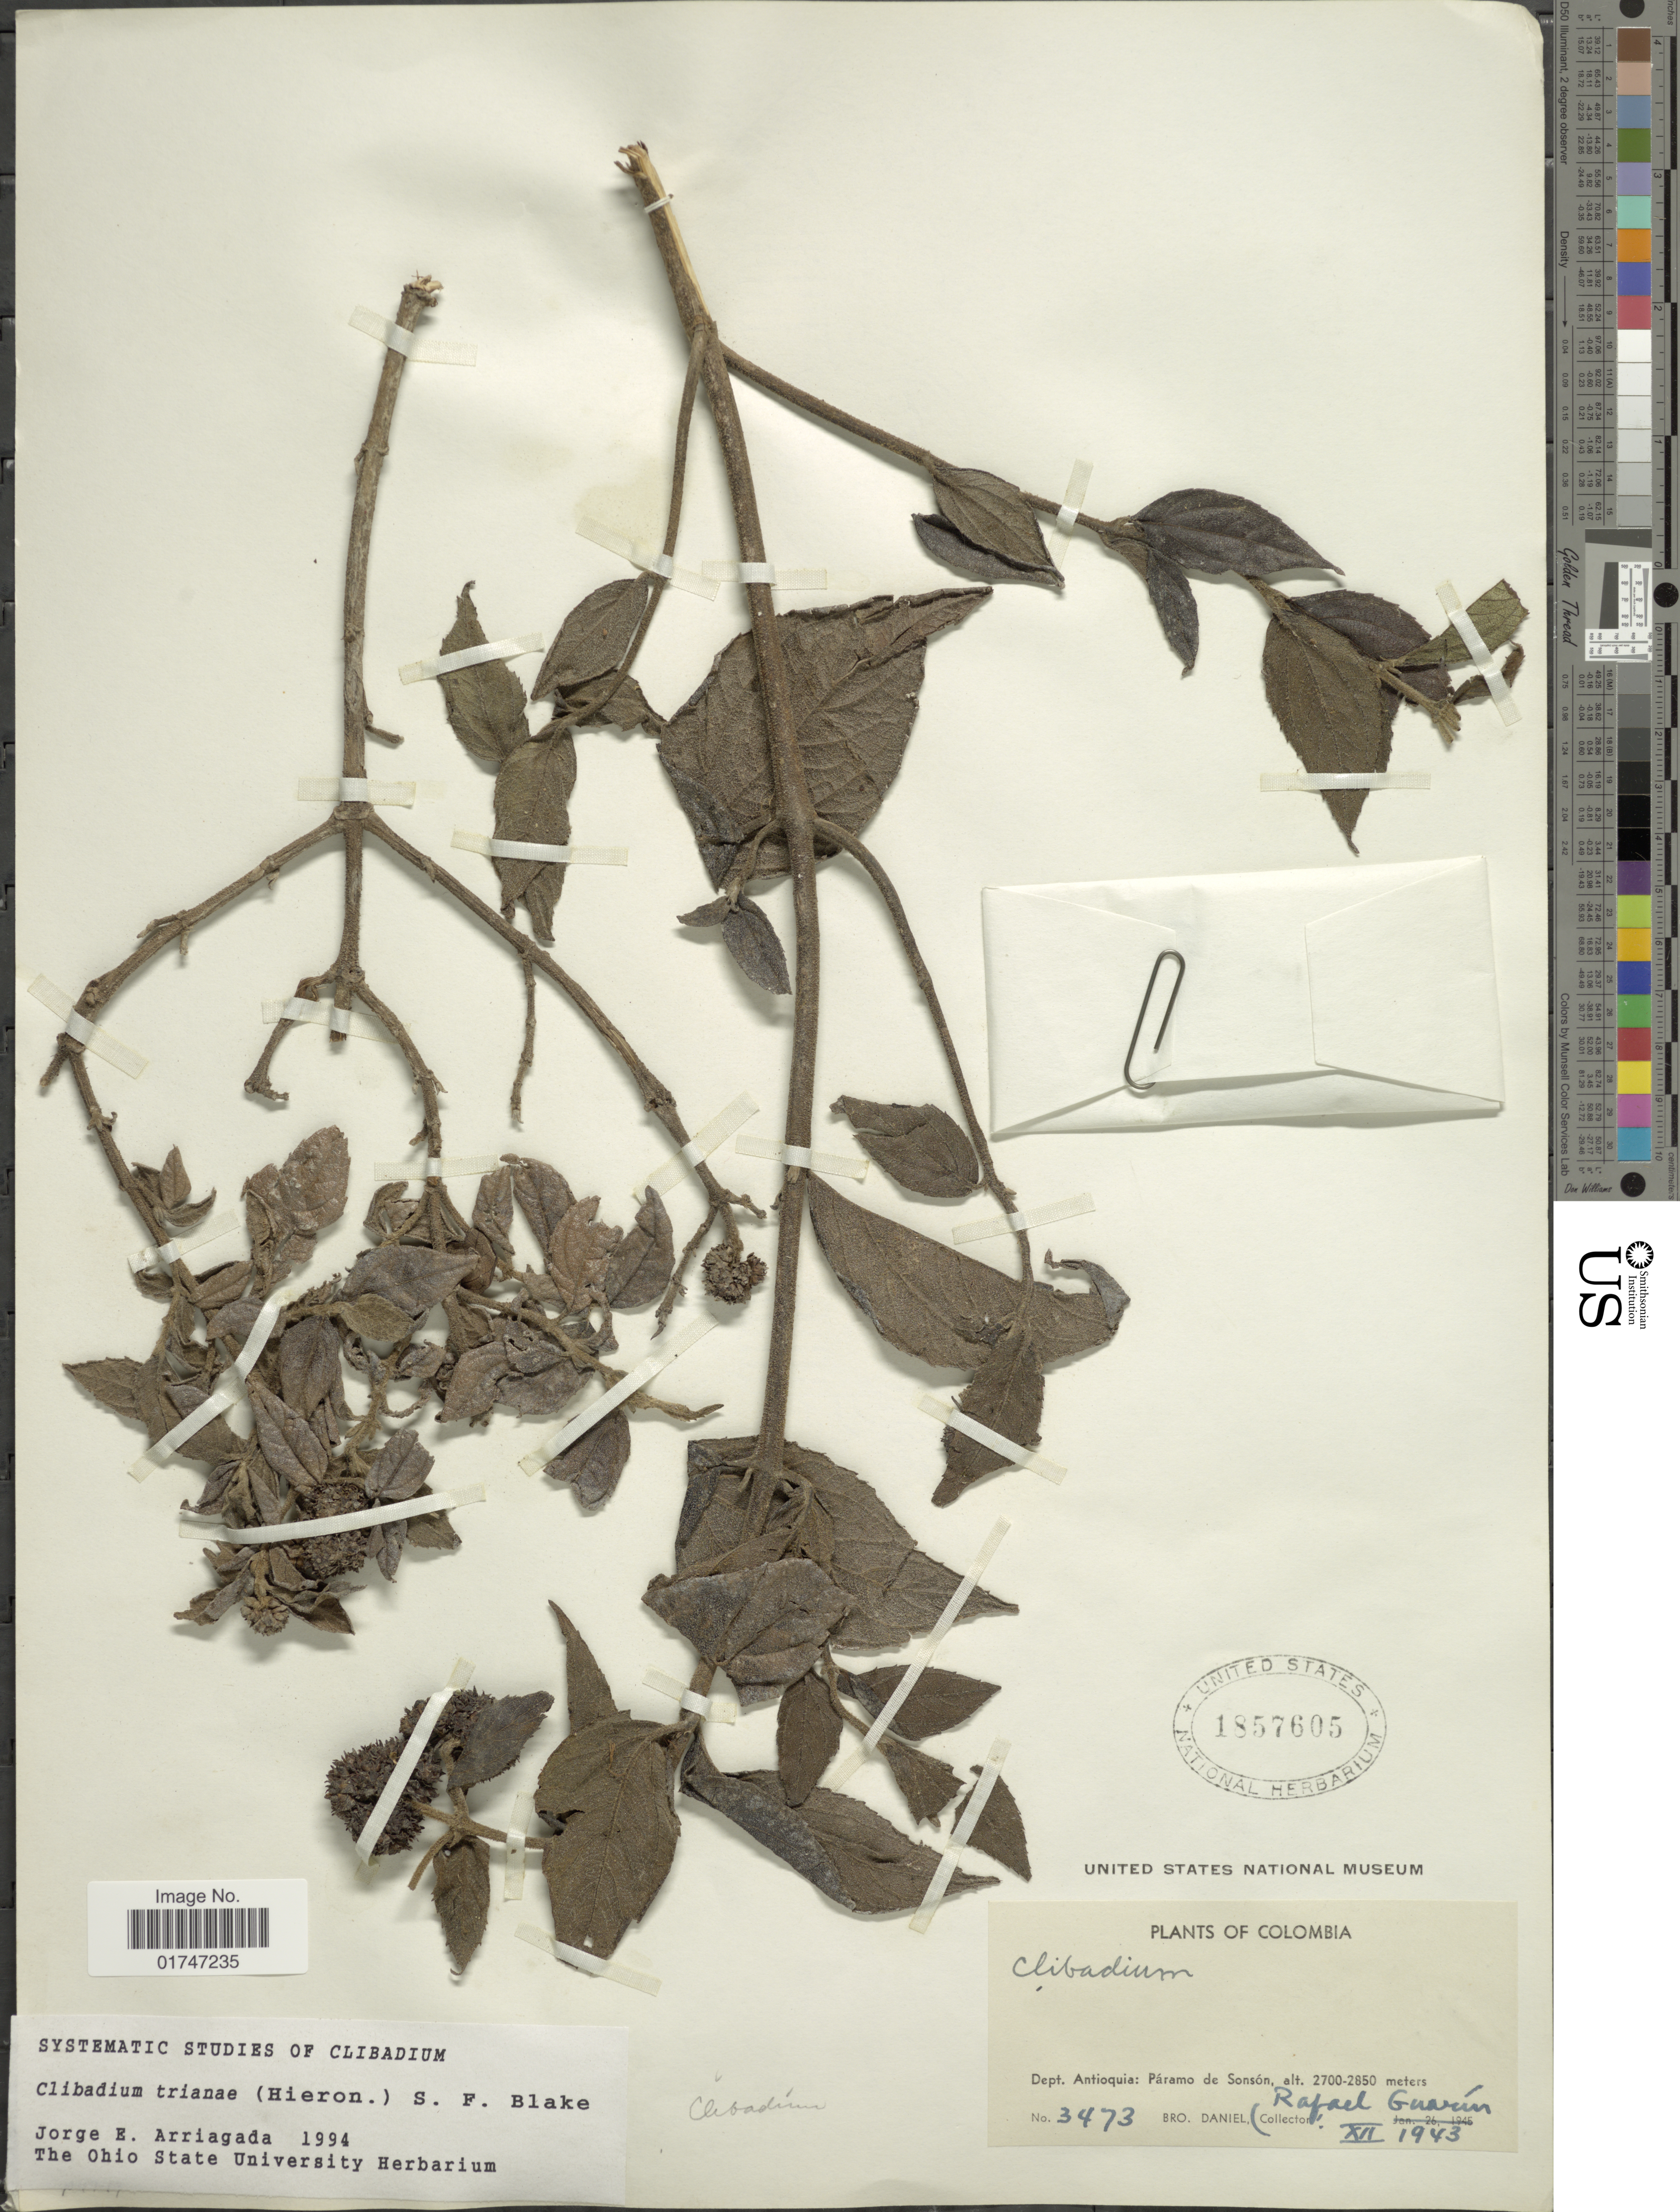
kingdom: Plantae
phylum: Tracheophyta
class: Magnoliopsida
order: Asterales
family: Asteraceae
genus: Clibadium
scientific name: Clibadium trianae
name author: (Hieron.) S.F. Blake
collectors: Bro. Daniel & R. Guarin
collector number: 3473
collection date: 1943-12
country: Colombia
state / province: Antioquia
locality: Dept. Antioquia: Páramo de Sonsón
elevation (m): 2700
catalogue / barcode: US 1857605